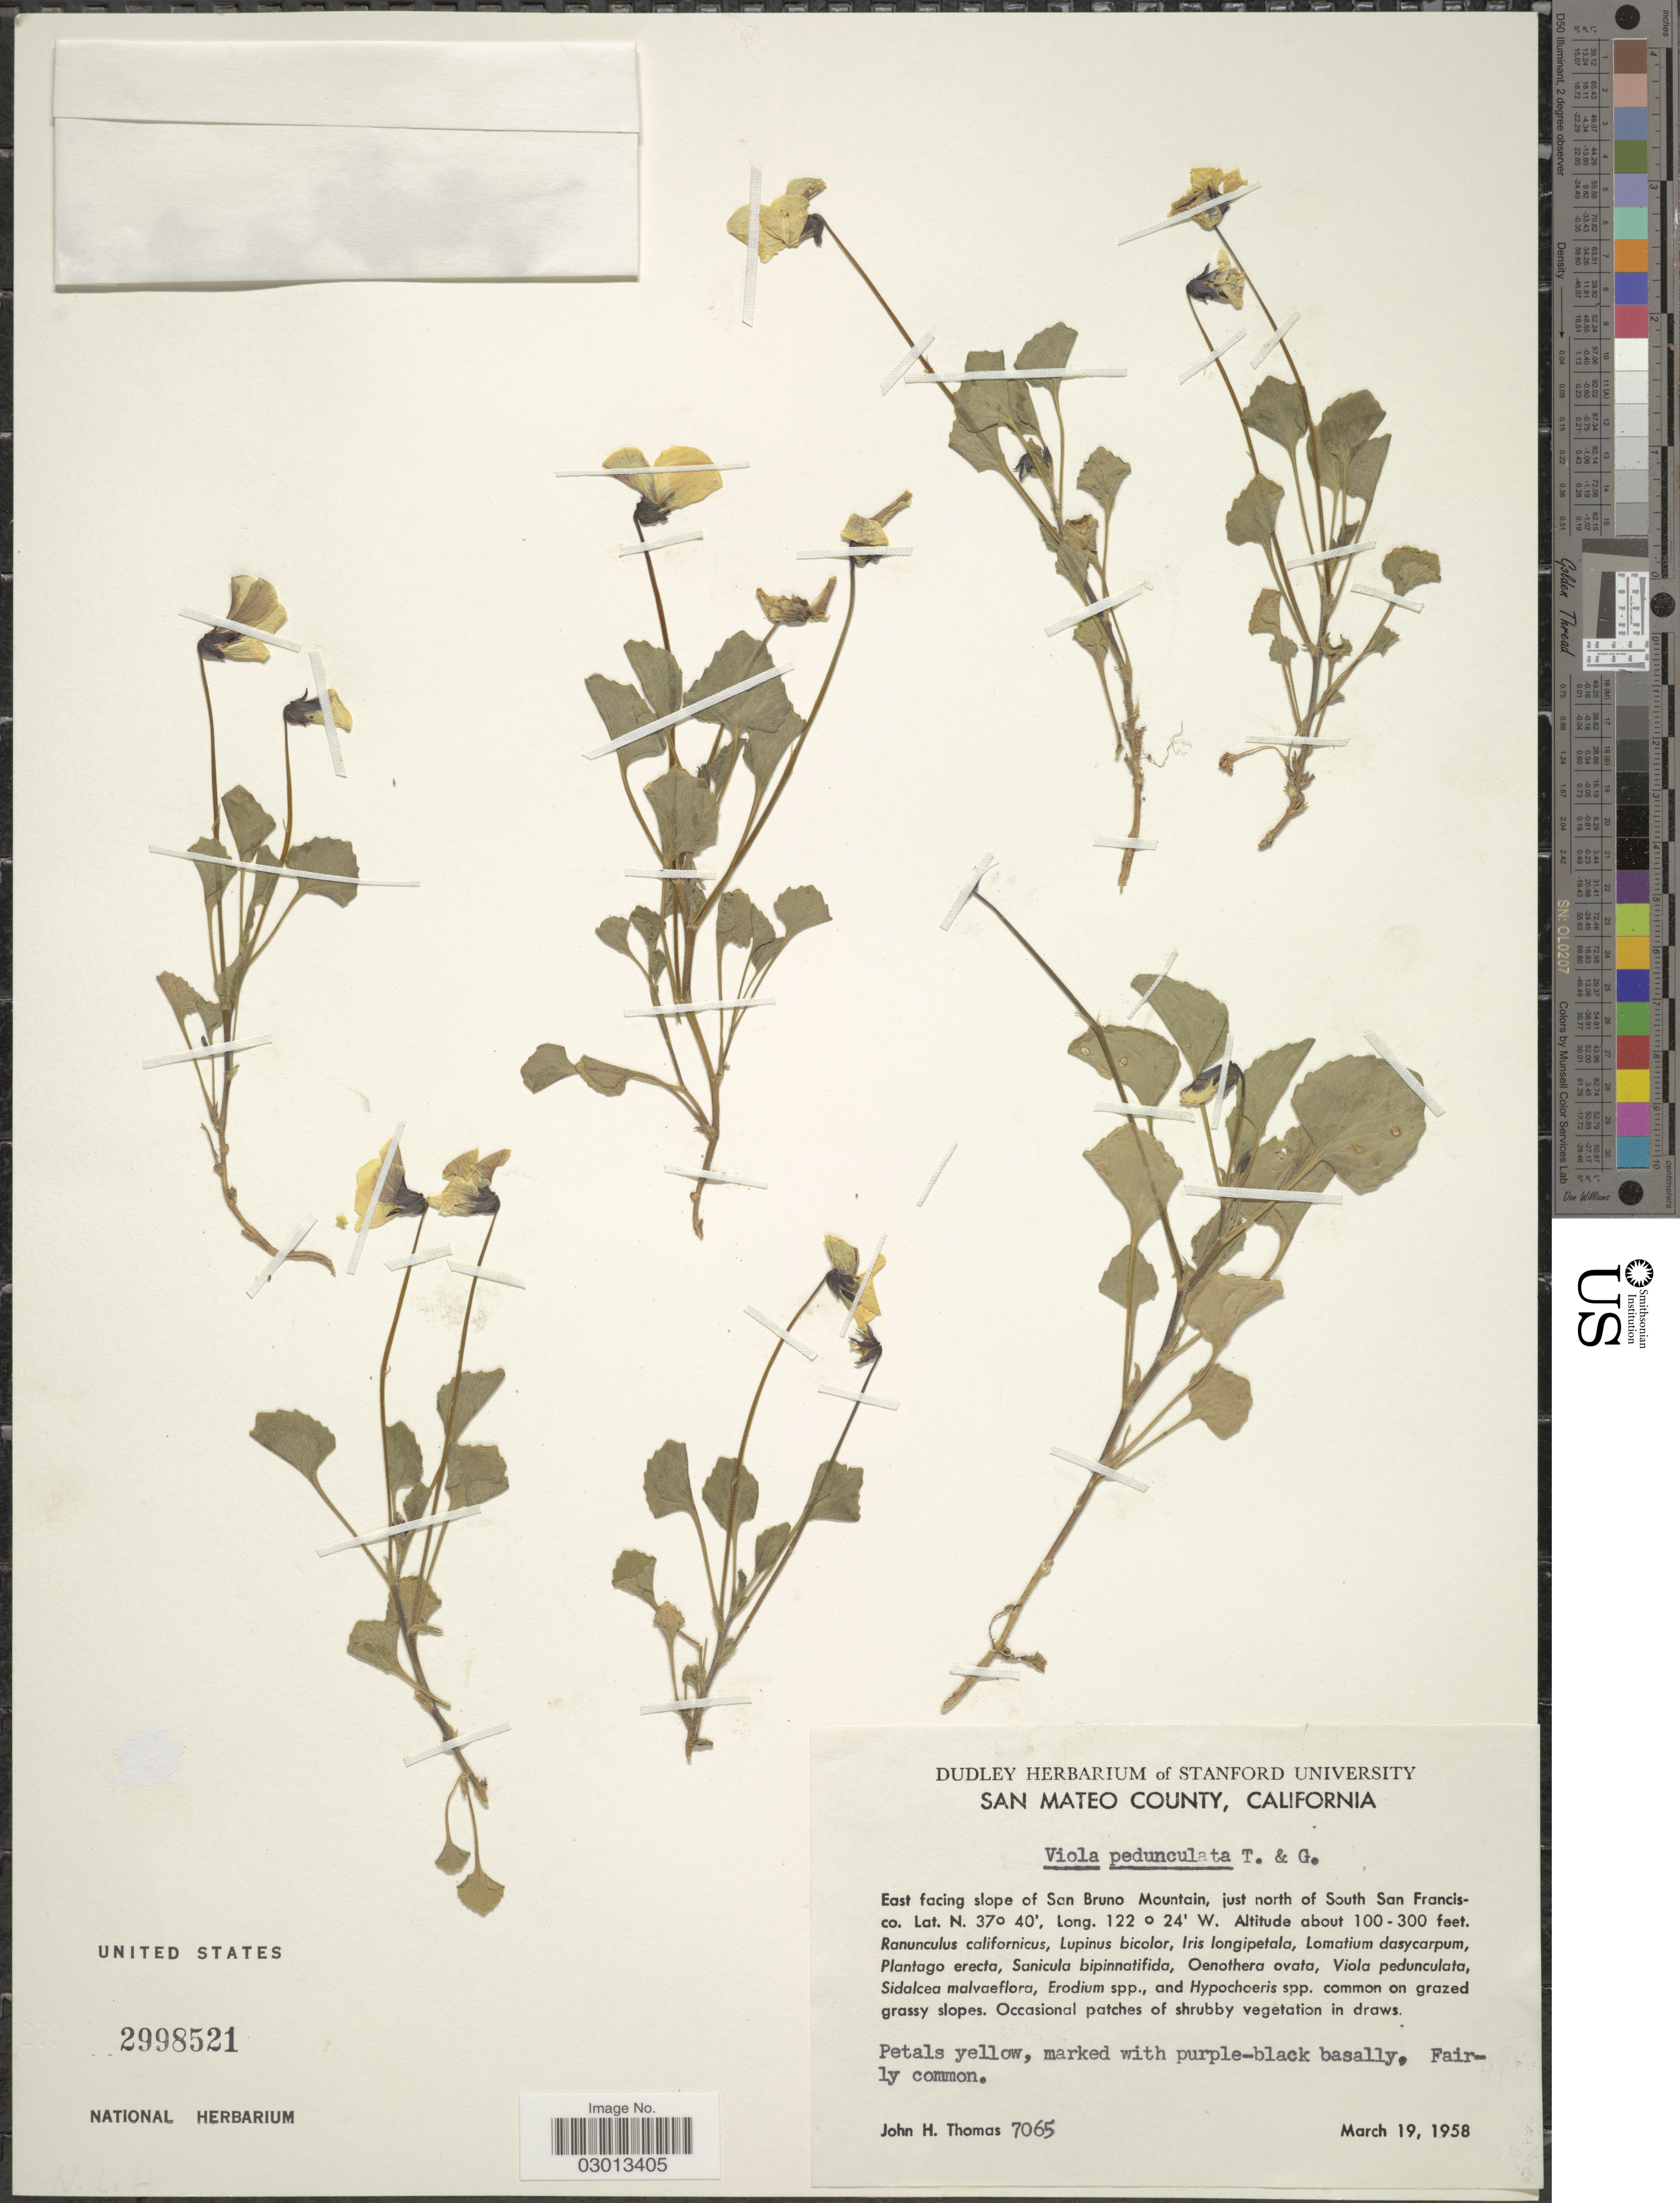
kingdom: Plantae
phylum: Tracheophyta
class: Magnoliopsida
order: Malpighiales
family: Violaceae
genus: Viola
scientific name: Viola pedunculata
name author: Torr. & A. Gray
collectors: J. H. Thomas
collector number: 7065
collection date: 1958-03-19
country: United States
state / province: California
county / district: San Mateo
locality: San Mateo County. East facing slope of San Bruno Mountain, just north of South San Francisco.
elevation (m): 30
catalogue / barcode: US 2998521